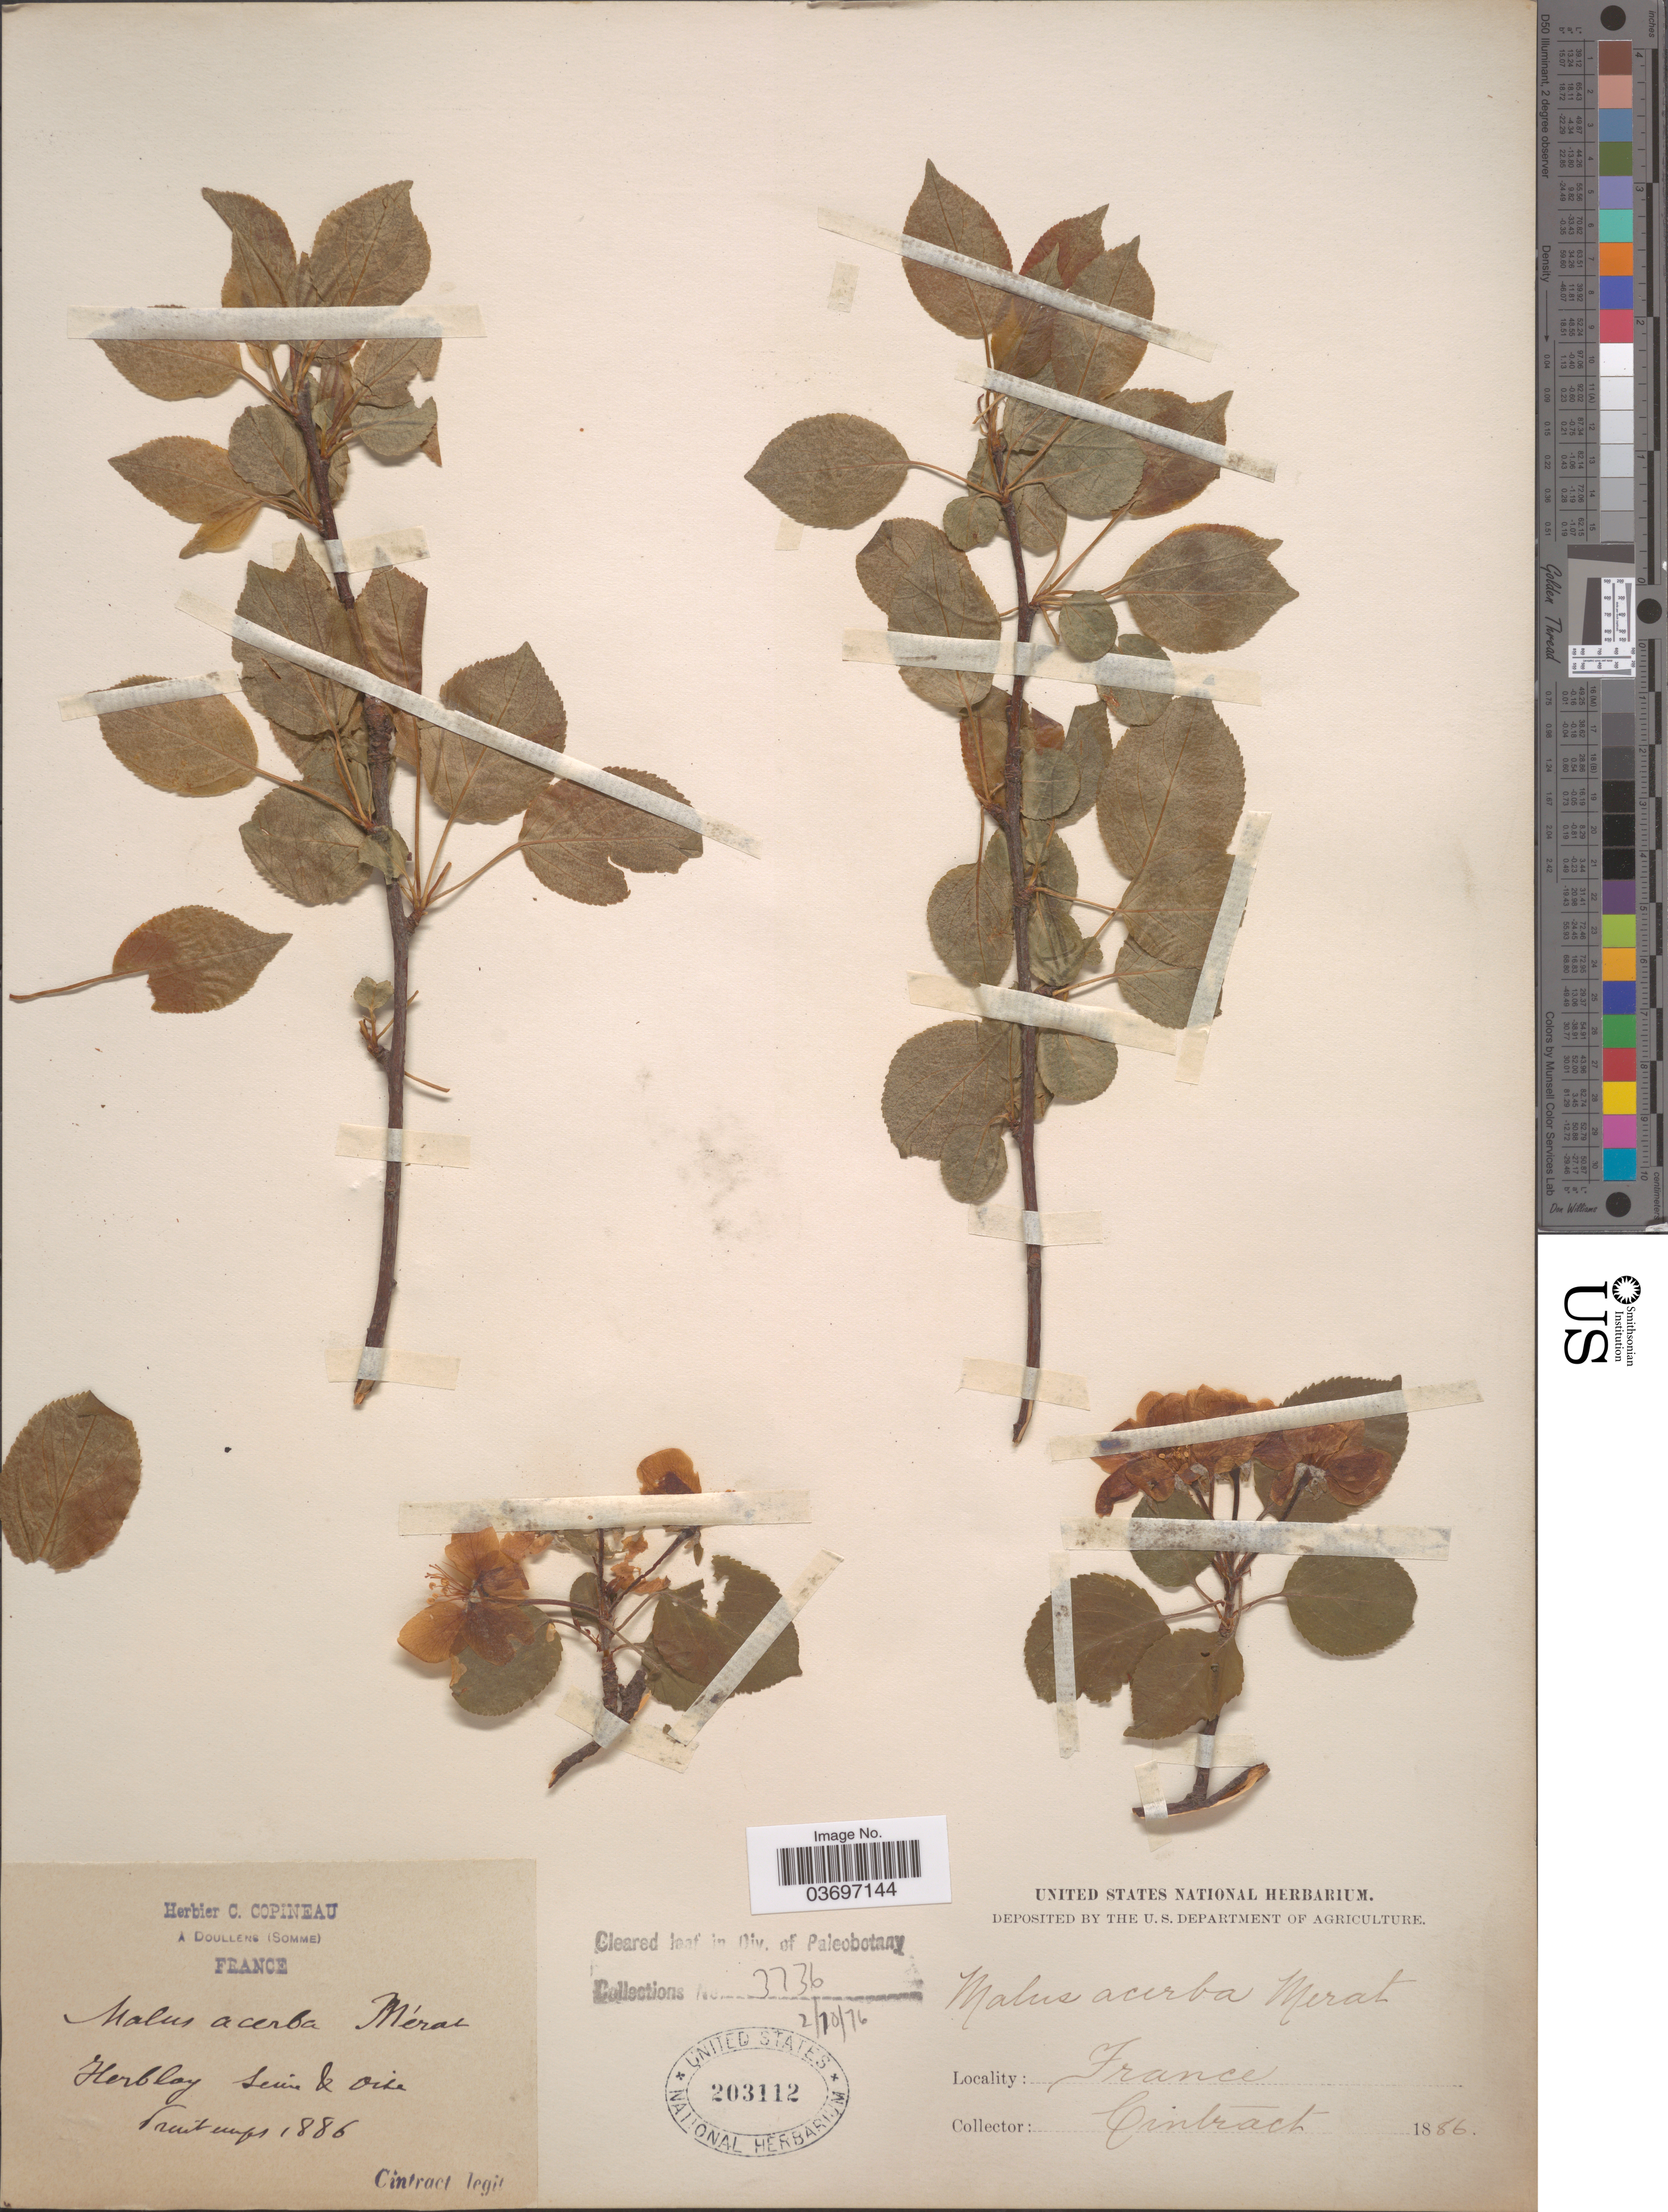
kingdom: Plantae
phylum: Tracheophyta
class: Magnoliopsida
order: Rosales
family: Rosaceae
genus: Malus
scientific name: Malus acerba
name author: Mérat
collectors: Cintract, --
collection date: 1886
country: France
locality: A Doullens (Somme).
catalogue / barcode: US 203112